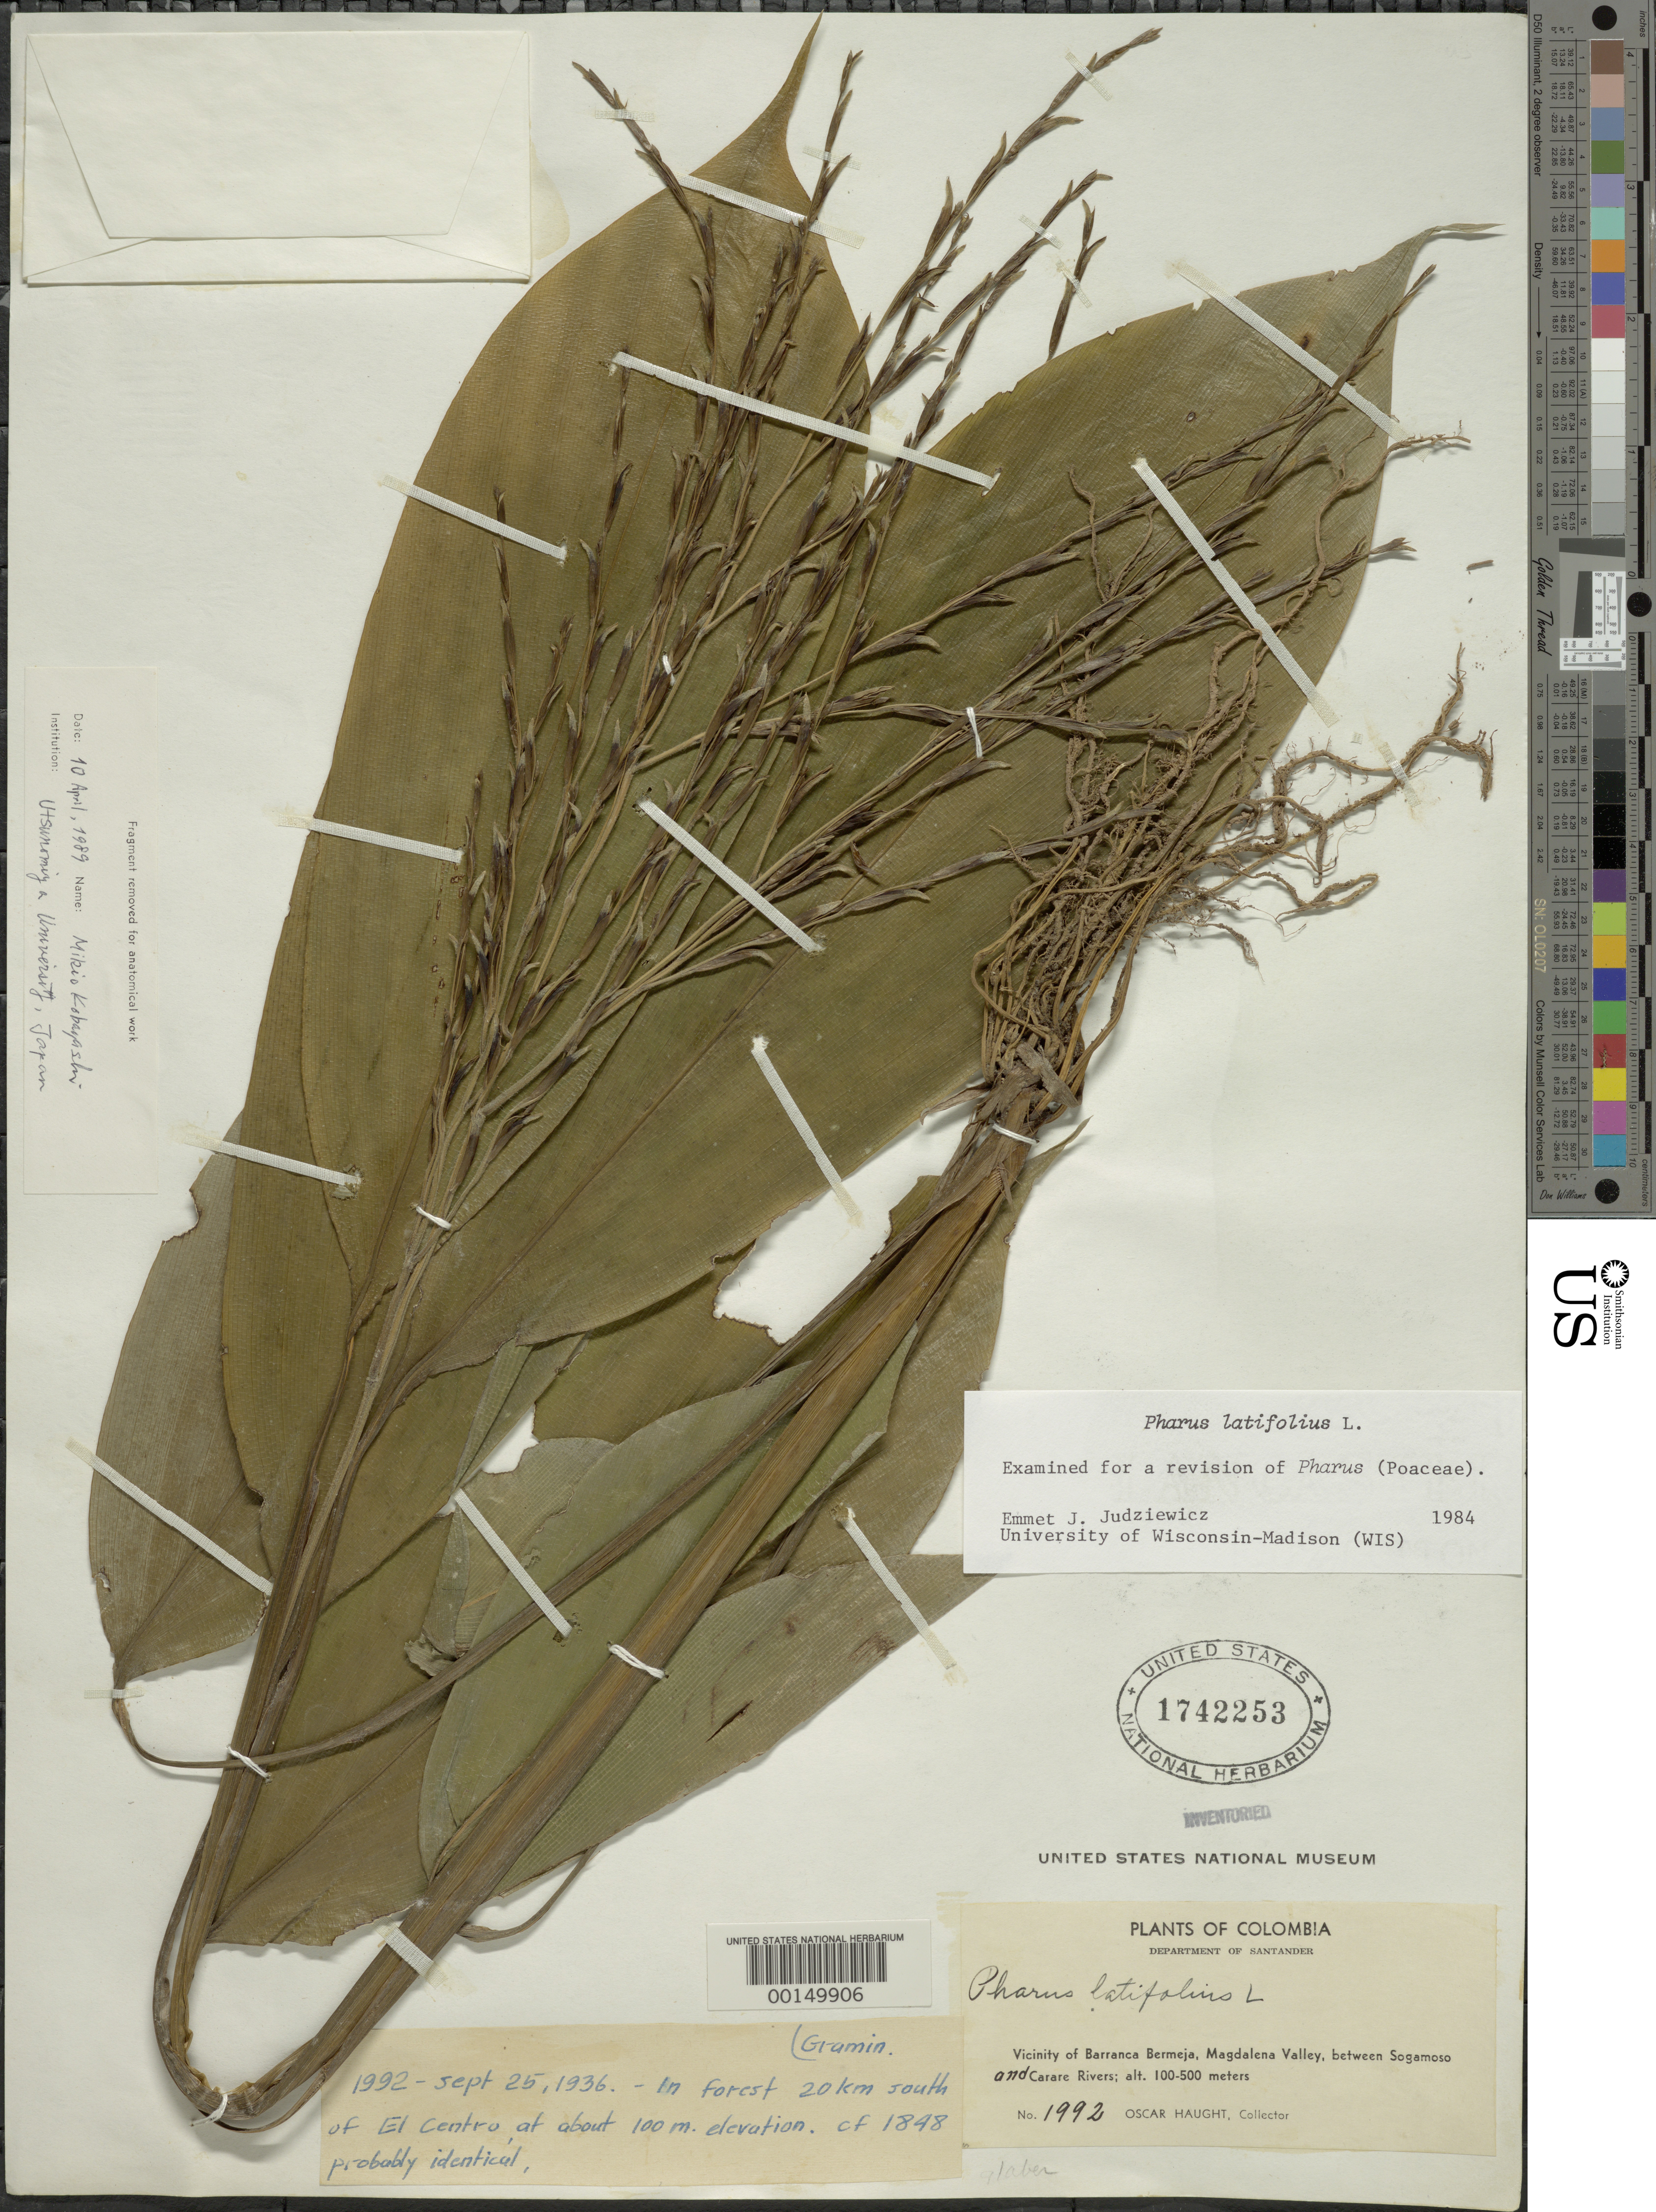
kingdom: Plantae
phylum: Tracheophyta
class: Liliopsida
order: Poales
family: Poaceae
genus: Pharus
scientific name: Pharus latifolius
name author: L.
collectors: O. L. Haught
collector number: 1992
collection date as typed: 25 Sep 1936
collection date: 1936-09-25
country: Colombia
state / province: Santander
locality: Barrancabermeja, Magdalena Valley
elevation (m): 100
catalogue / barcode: US 1742253